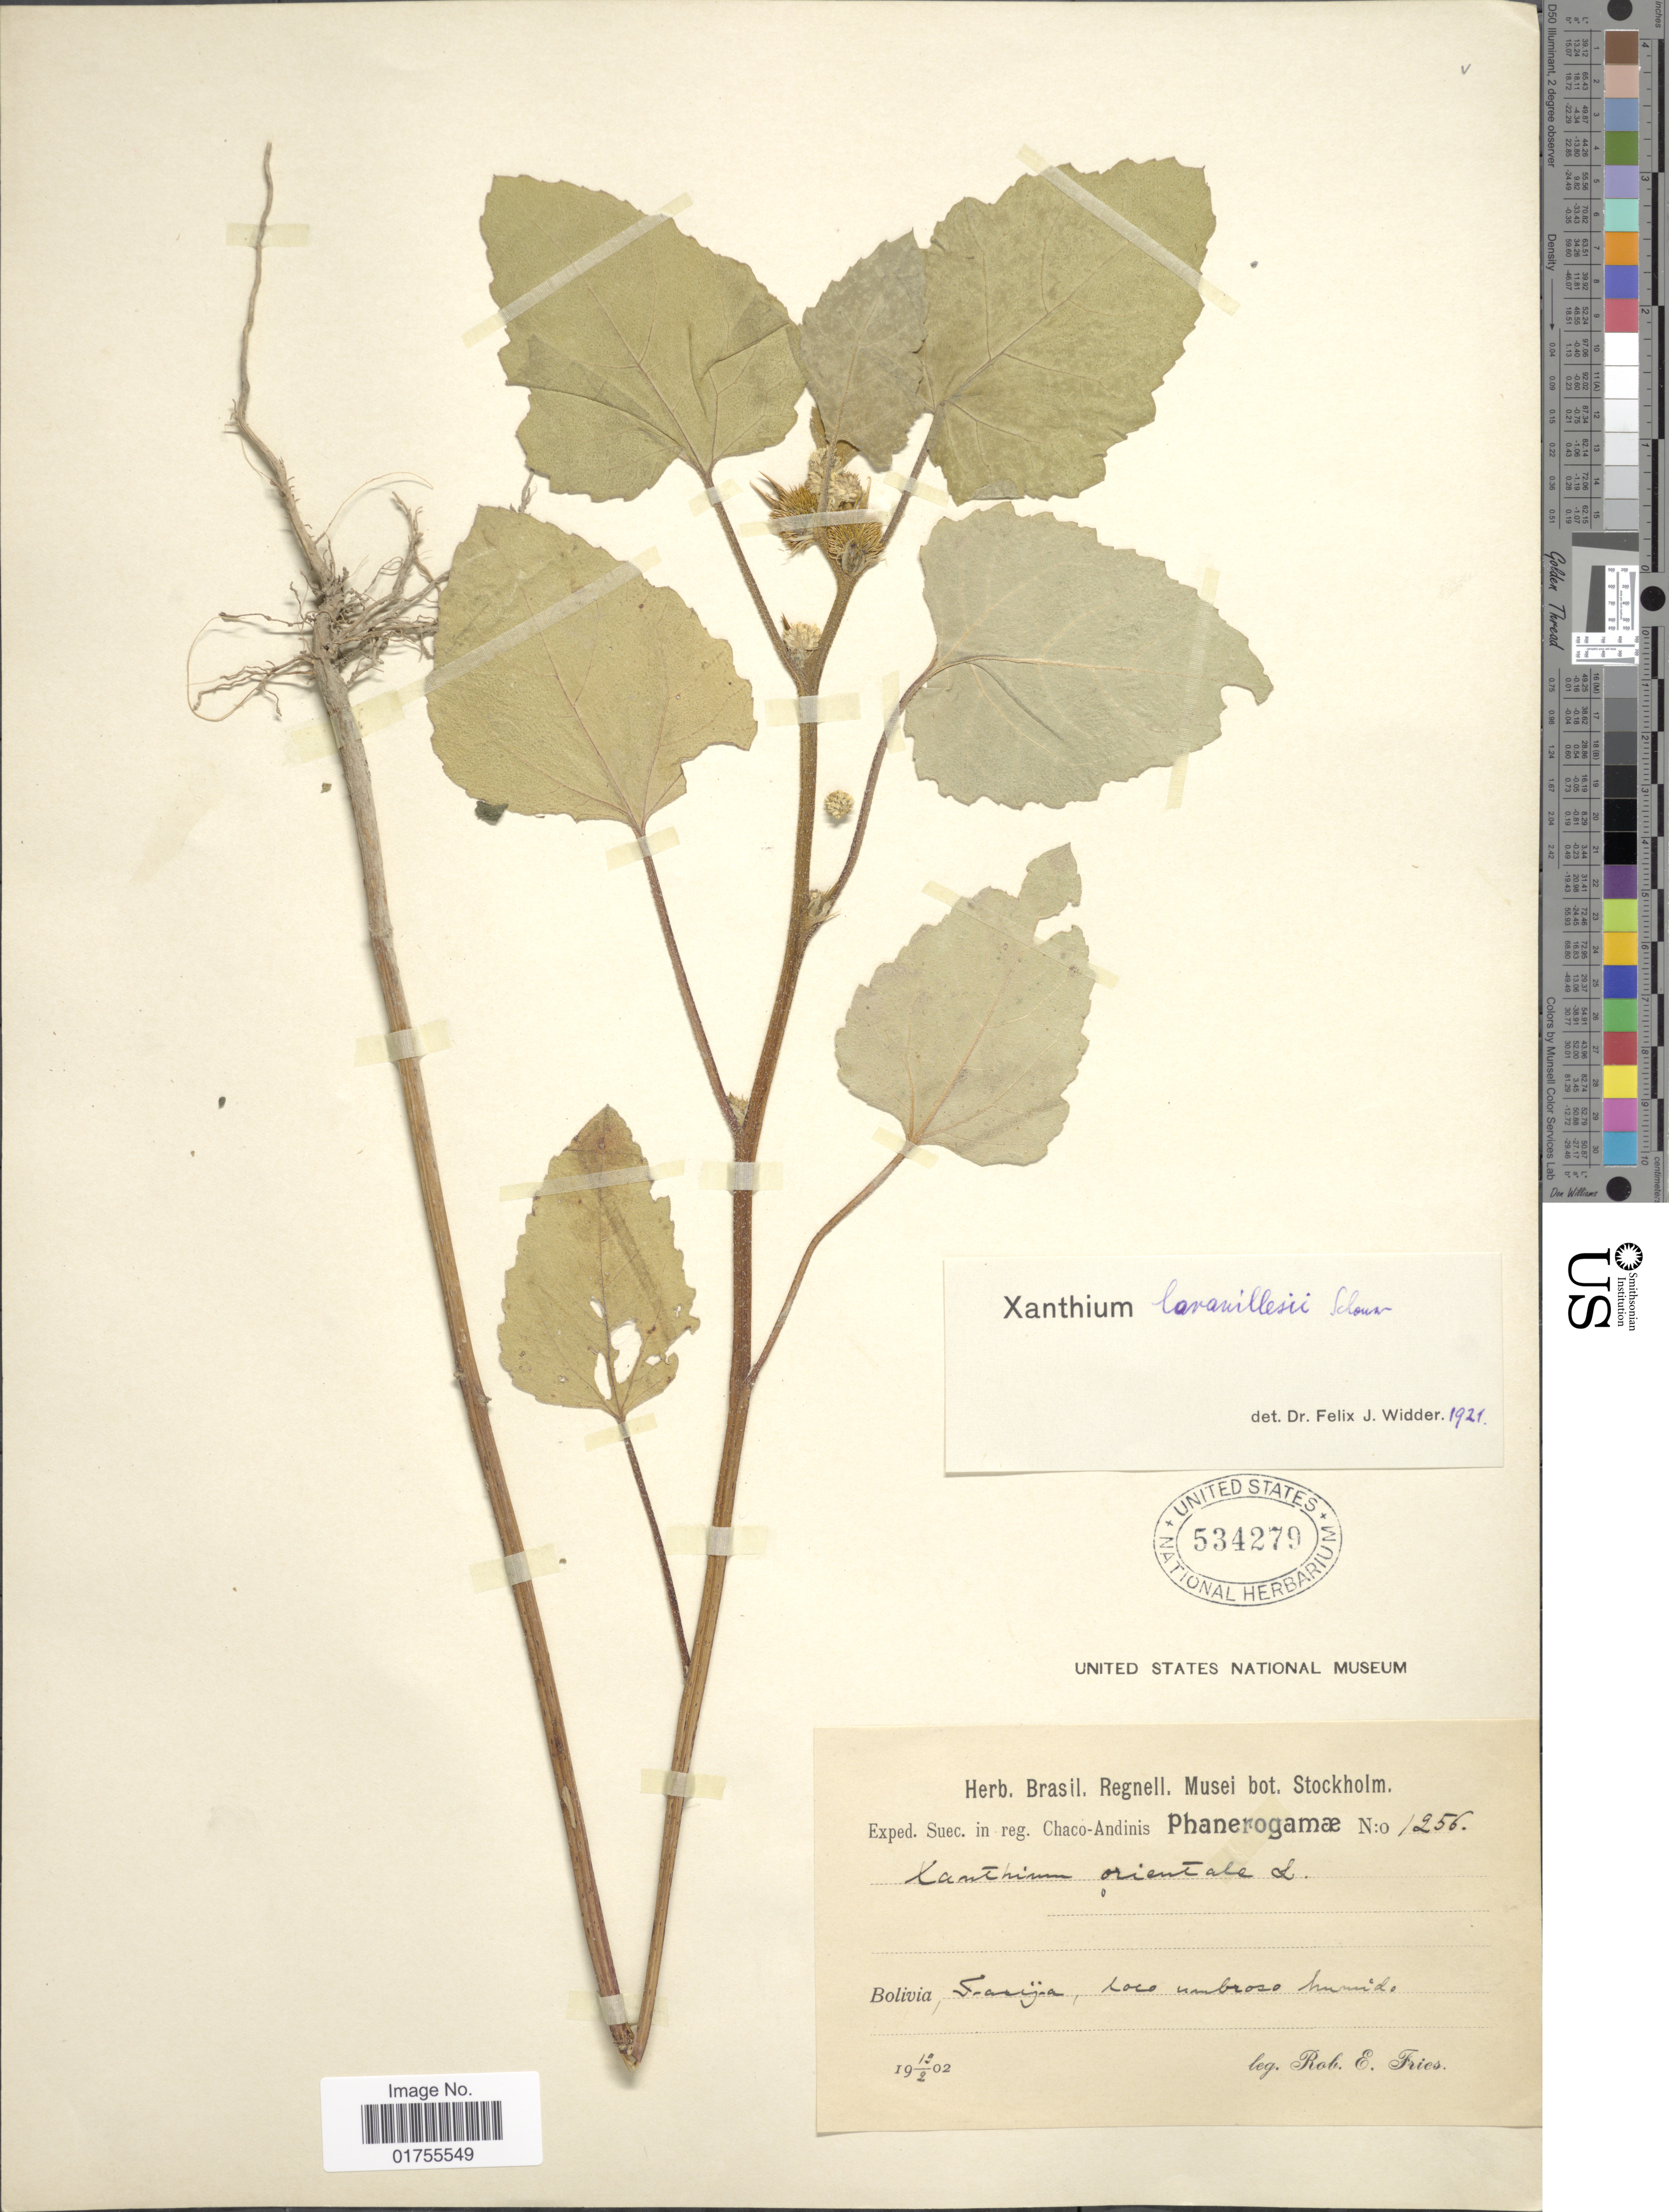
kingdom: Plantae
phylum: Tracheophyta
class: Magnoliopsida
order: Asterales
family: Asteraceae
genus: Xanthium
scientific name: Xanthium cavanillesii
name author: Schouw ex Didr.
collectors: R. E. Fries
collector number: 1256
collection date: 1902-02-12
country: Bolivia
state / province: Tarija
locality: Tarija, loco umbroso humide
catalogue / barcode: US 534279